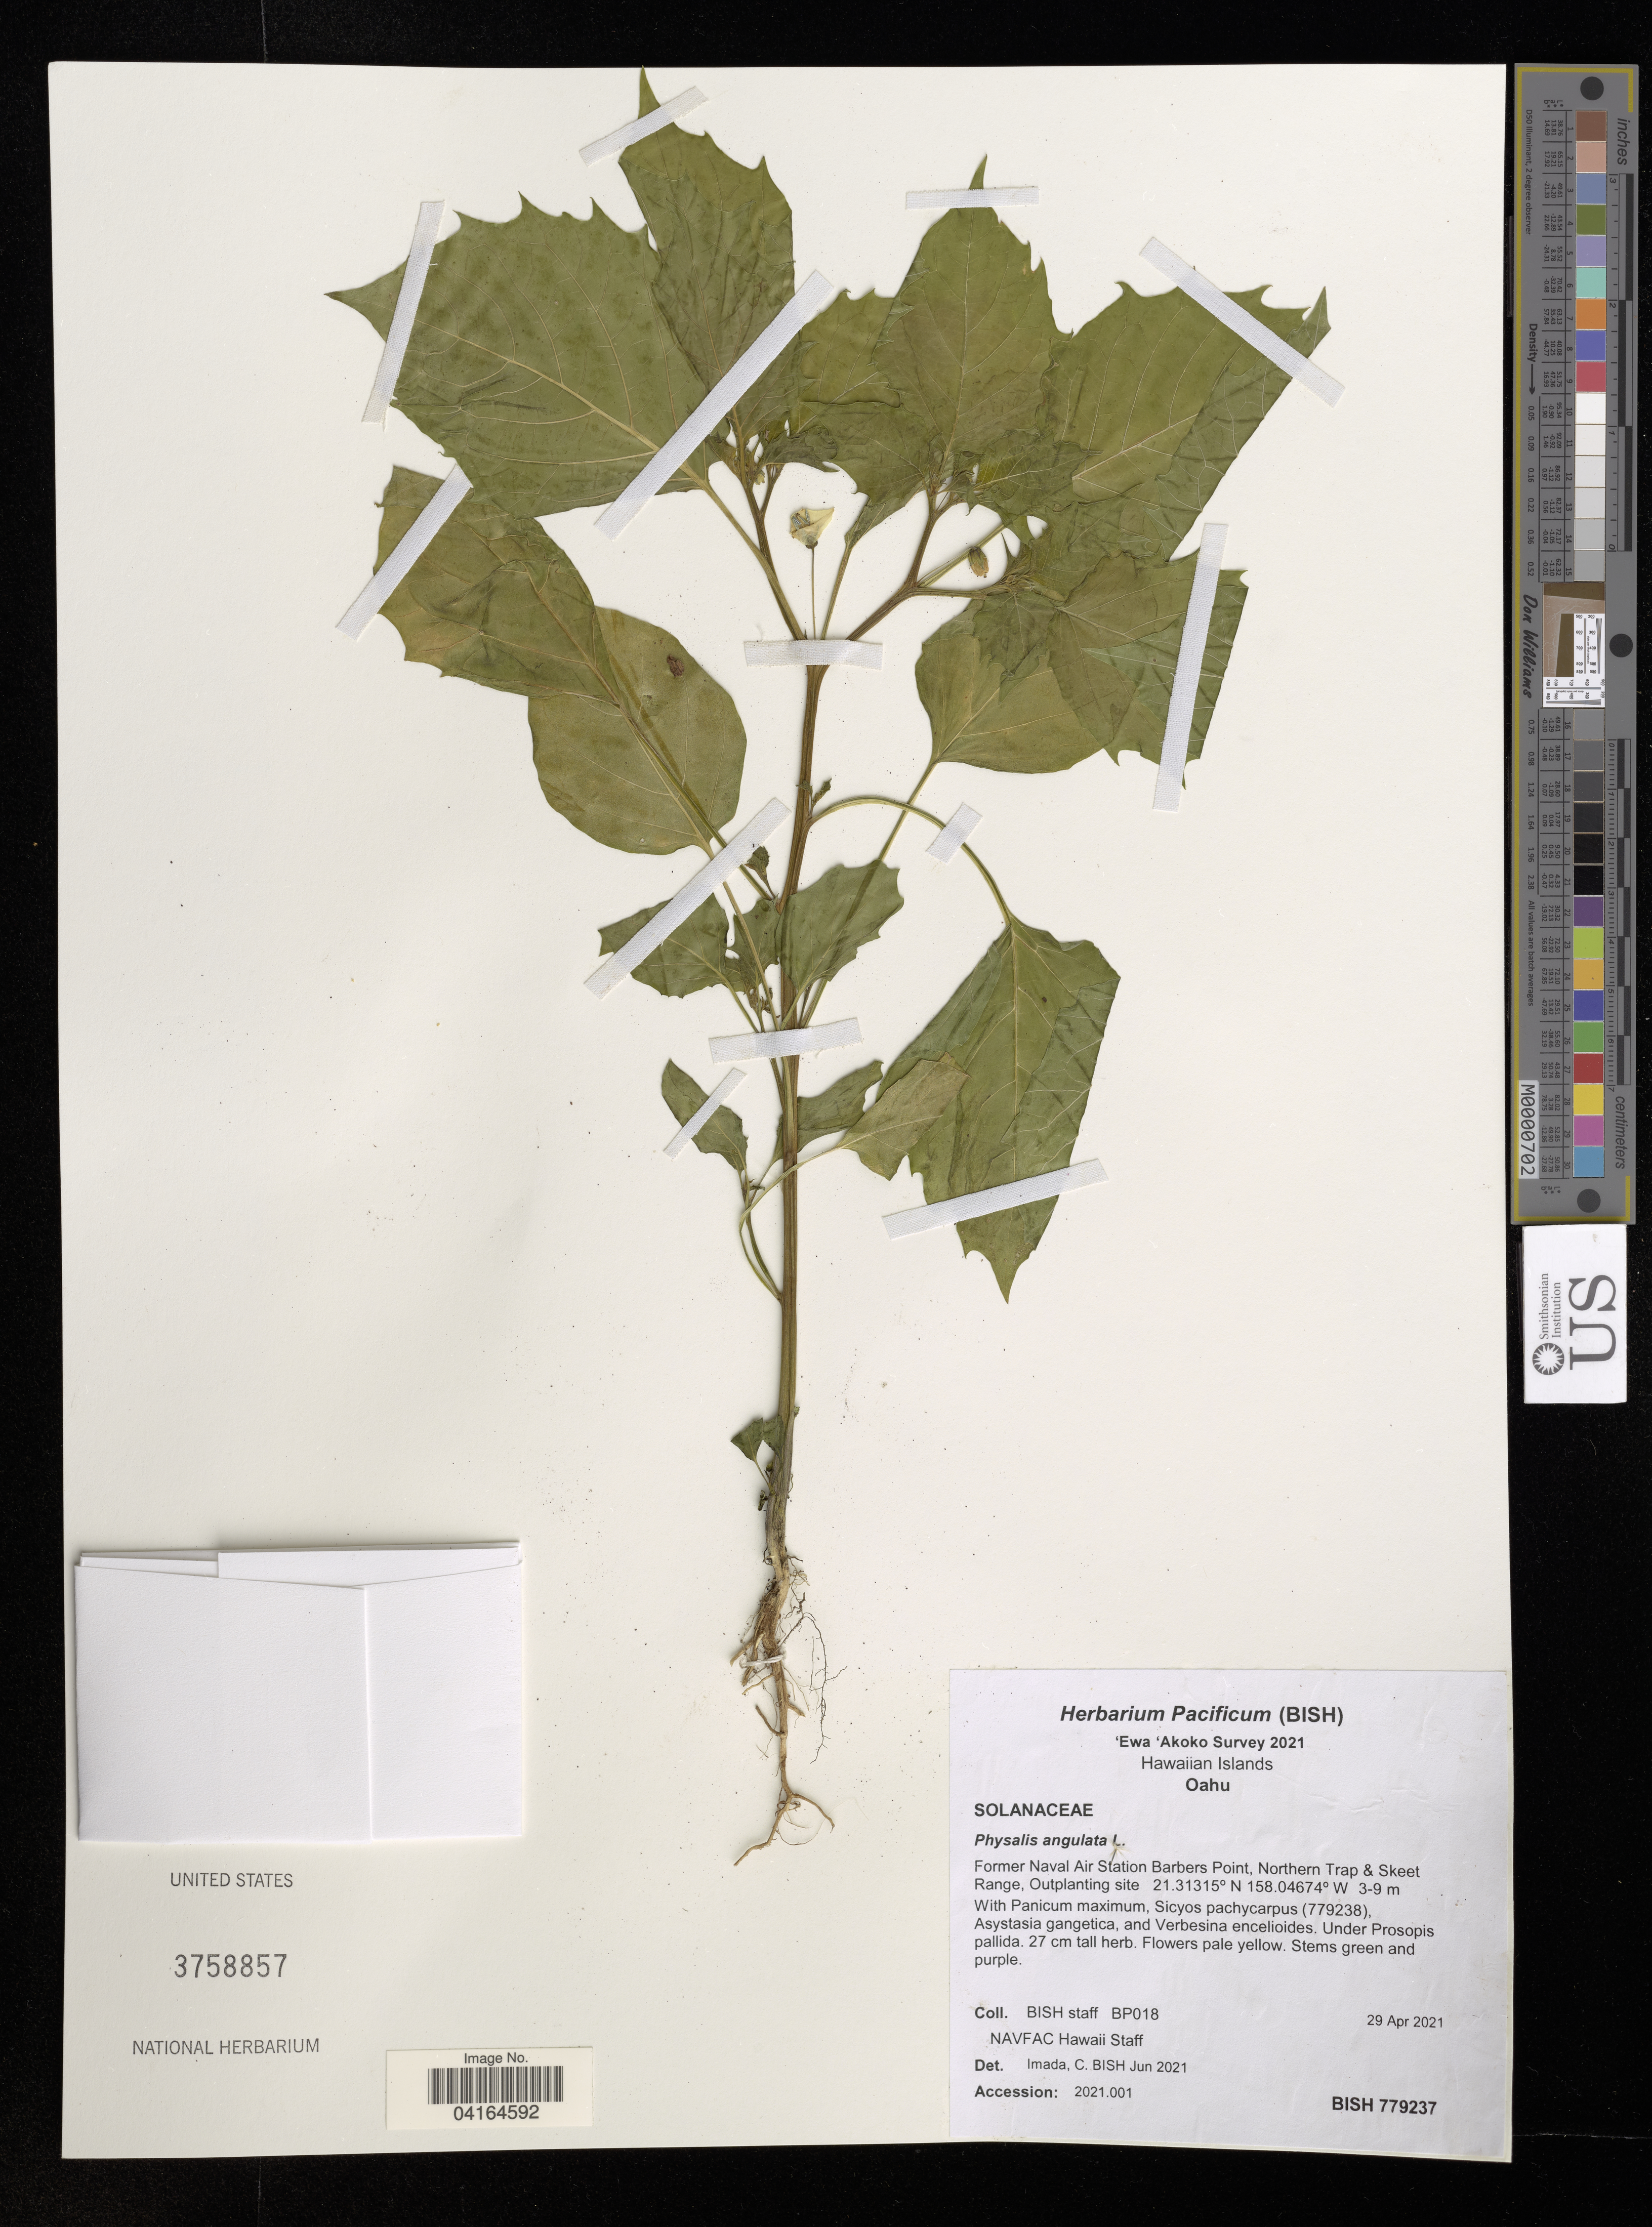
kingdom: Plantae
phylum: Tracheophyta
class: Magnoliopsida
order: Solanales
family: Solanaceae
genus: Physalis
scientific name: Physalis angulata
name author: L.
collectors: Bernice P. Bishop Museum & N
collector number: BP018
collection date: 2021-04-29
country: United States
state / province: Hawaii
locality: Hawaiian Islands. Oahu. Former Naval Air Station Barbers Point, Northern Trap & Skeet Range, Outplanting site.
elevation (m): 3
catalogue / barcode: US 3758857